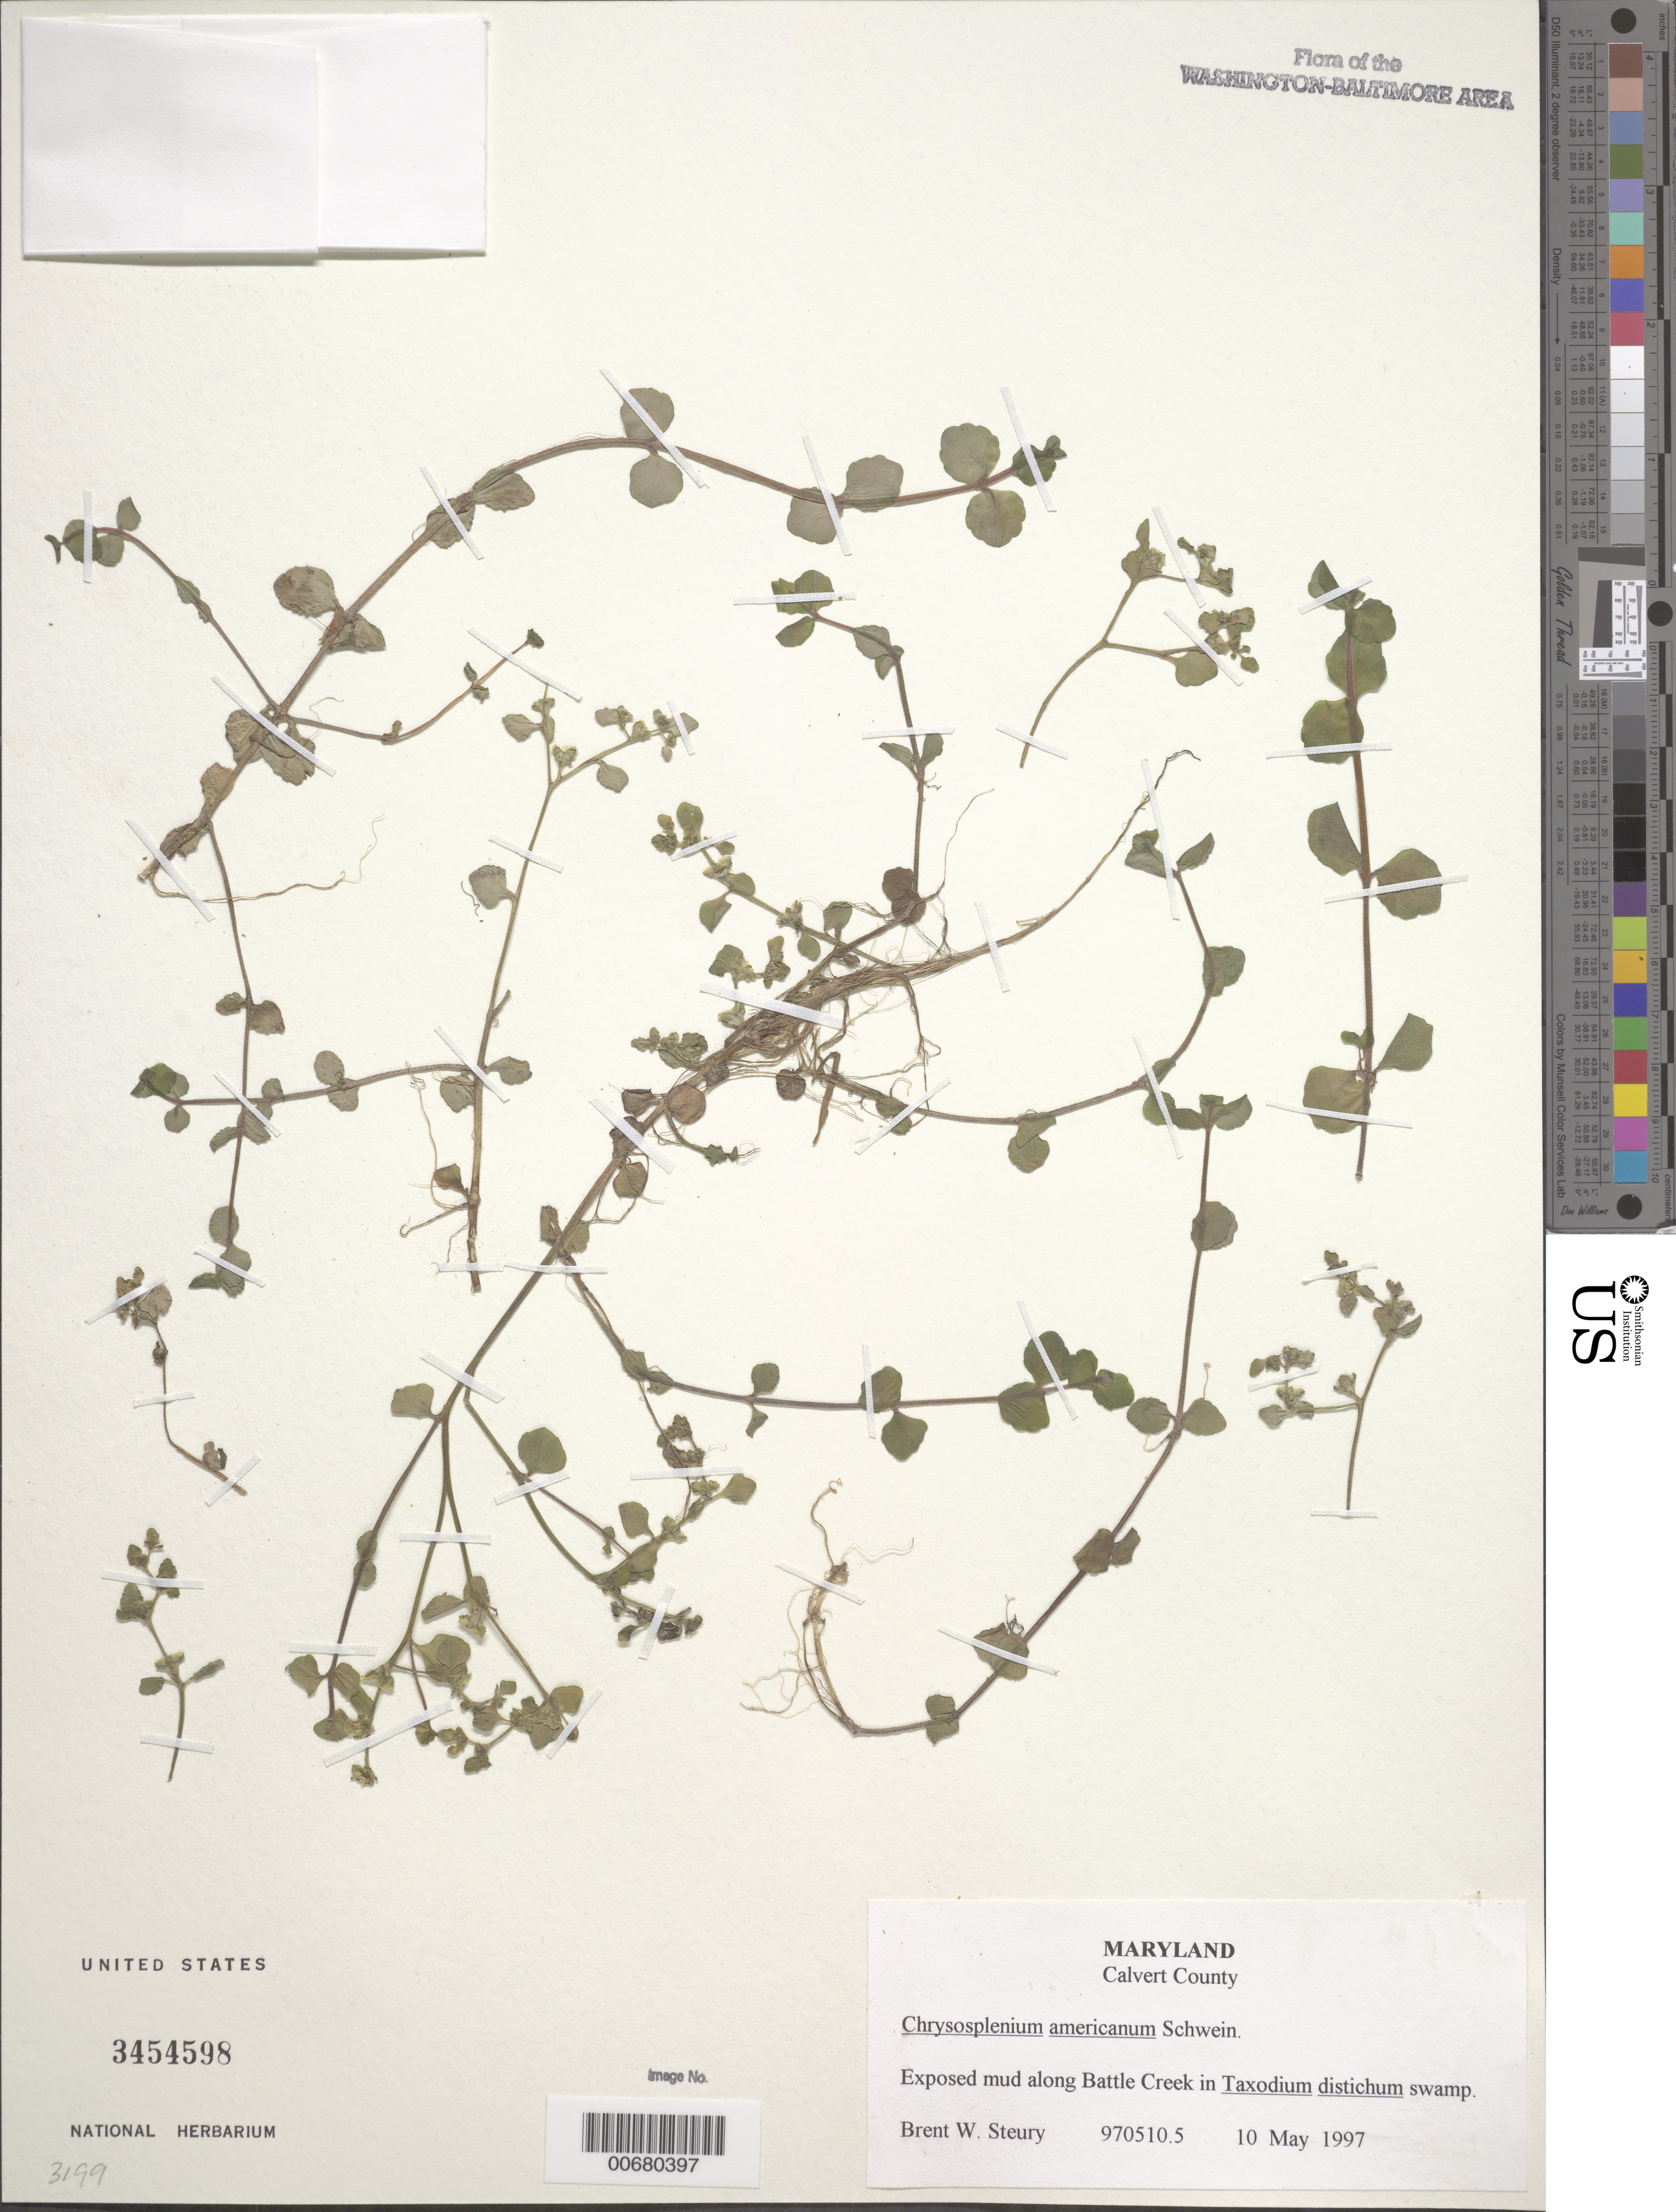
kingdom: Plantae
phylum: Tracheophyta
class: Magnoliopsida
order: Saxifragales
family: Saxifragaceae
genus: Chrysosplenium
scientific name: Chrysosplenium americanum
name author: Schwein.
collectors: B. Steury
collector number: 970510.5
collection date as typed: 10 May 1997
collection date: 1997-05-10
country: United States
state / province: Maryland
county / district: Calvert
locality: Along Battle Creek.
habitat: Exposed mud in Taxodium distichum swamp.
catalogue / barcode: US 3454598